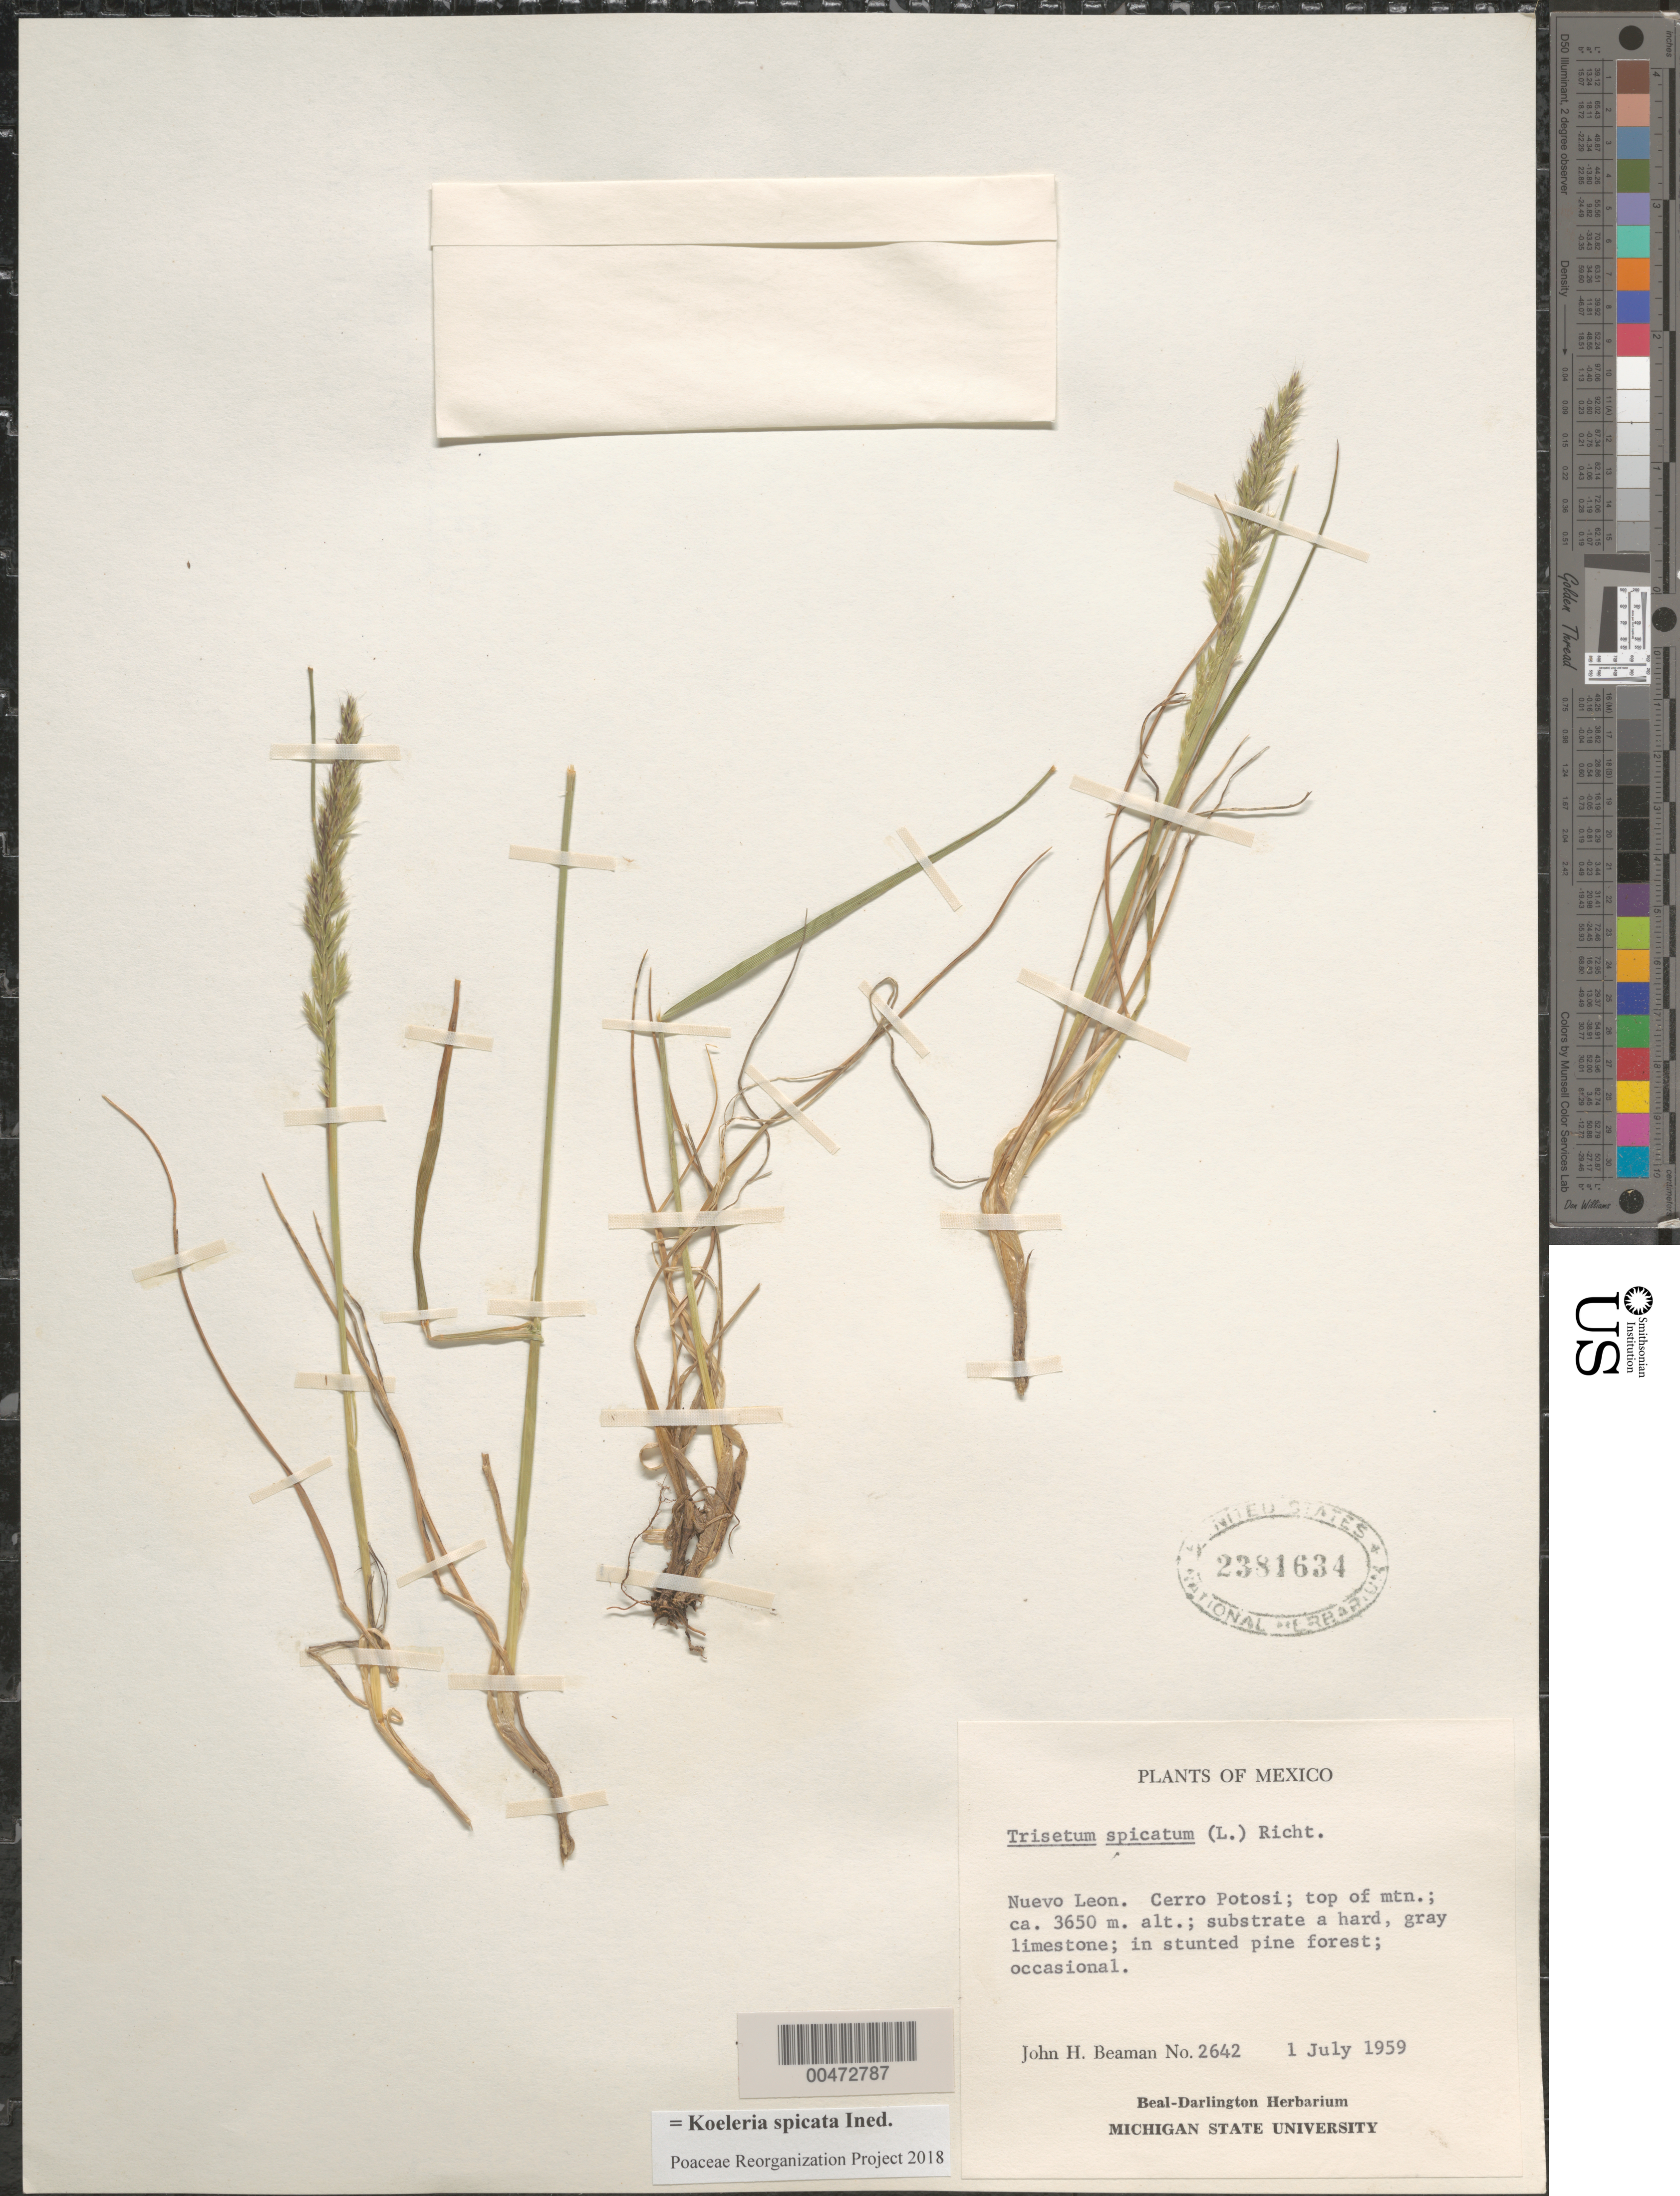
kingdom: Plantae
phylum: Tracheophyta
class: Liliopsida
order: Poales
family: Poaceae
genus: Koeleria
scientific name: Koeleria spicata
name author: (L.) Barberá et al.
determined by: Poaceae Reorganization Project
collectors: J. H. Beaman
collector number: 2642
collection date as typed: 1 Jul 1959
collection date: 1959-07-01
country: Mexico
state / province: Nuevo León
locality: Cerro Potosi, top of mtn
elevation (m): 3650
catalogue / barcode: US 2381634